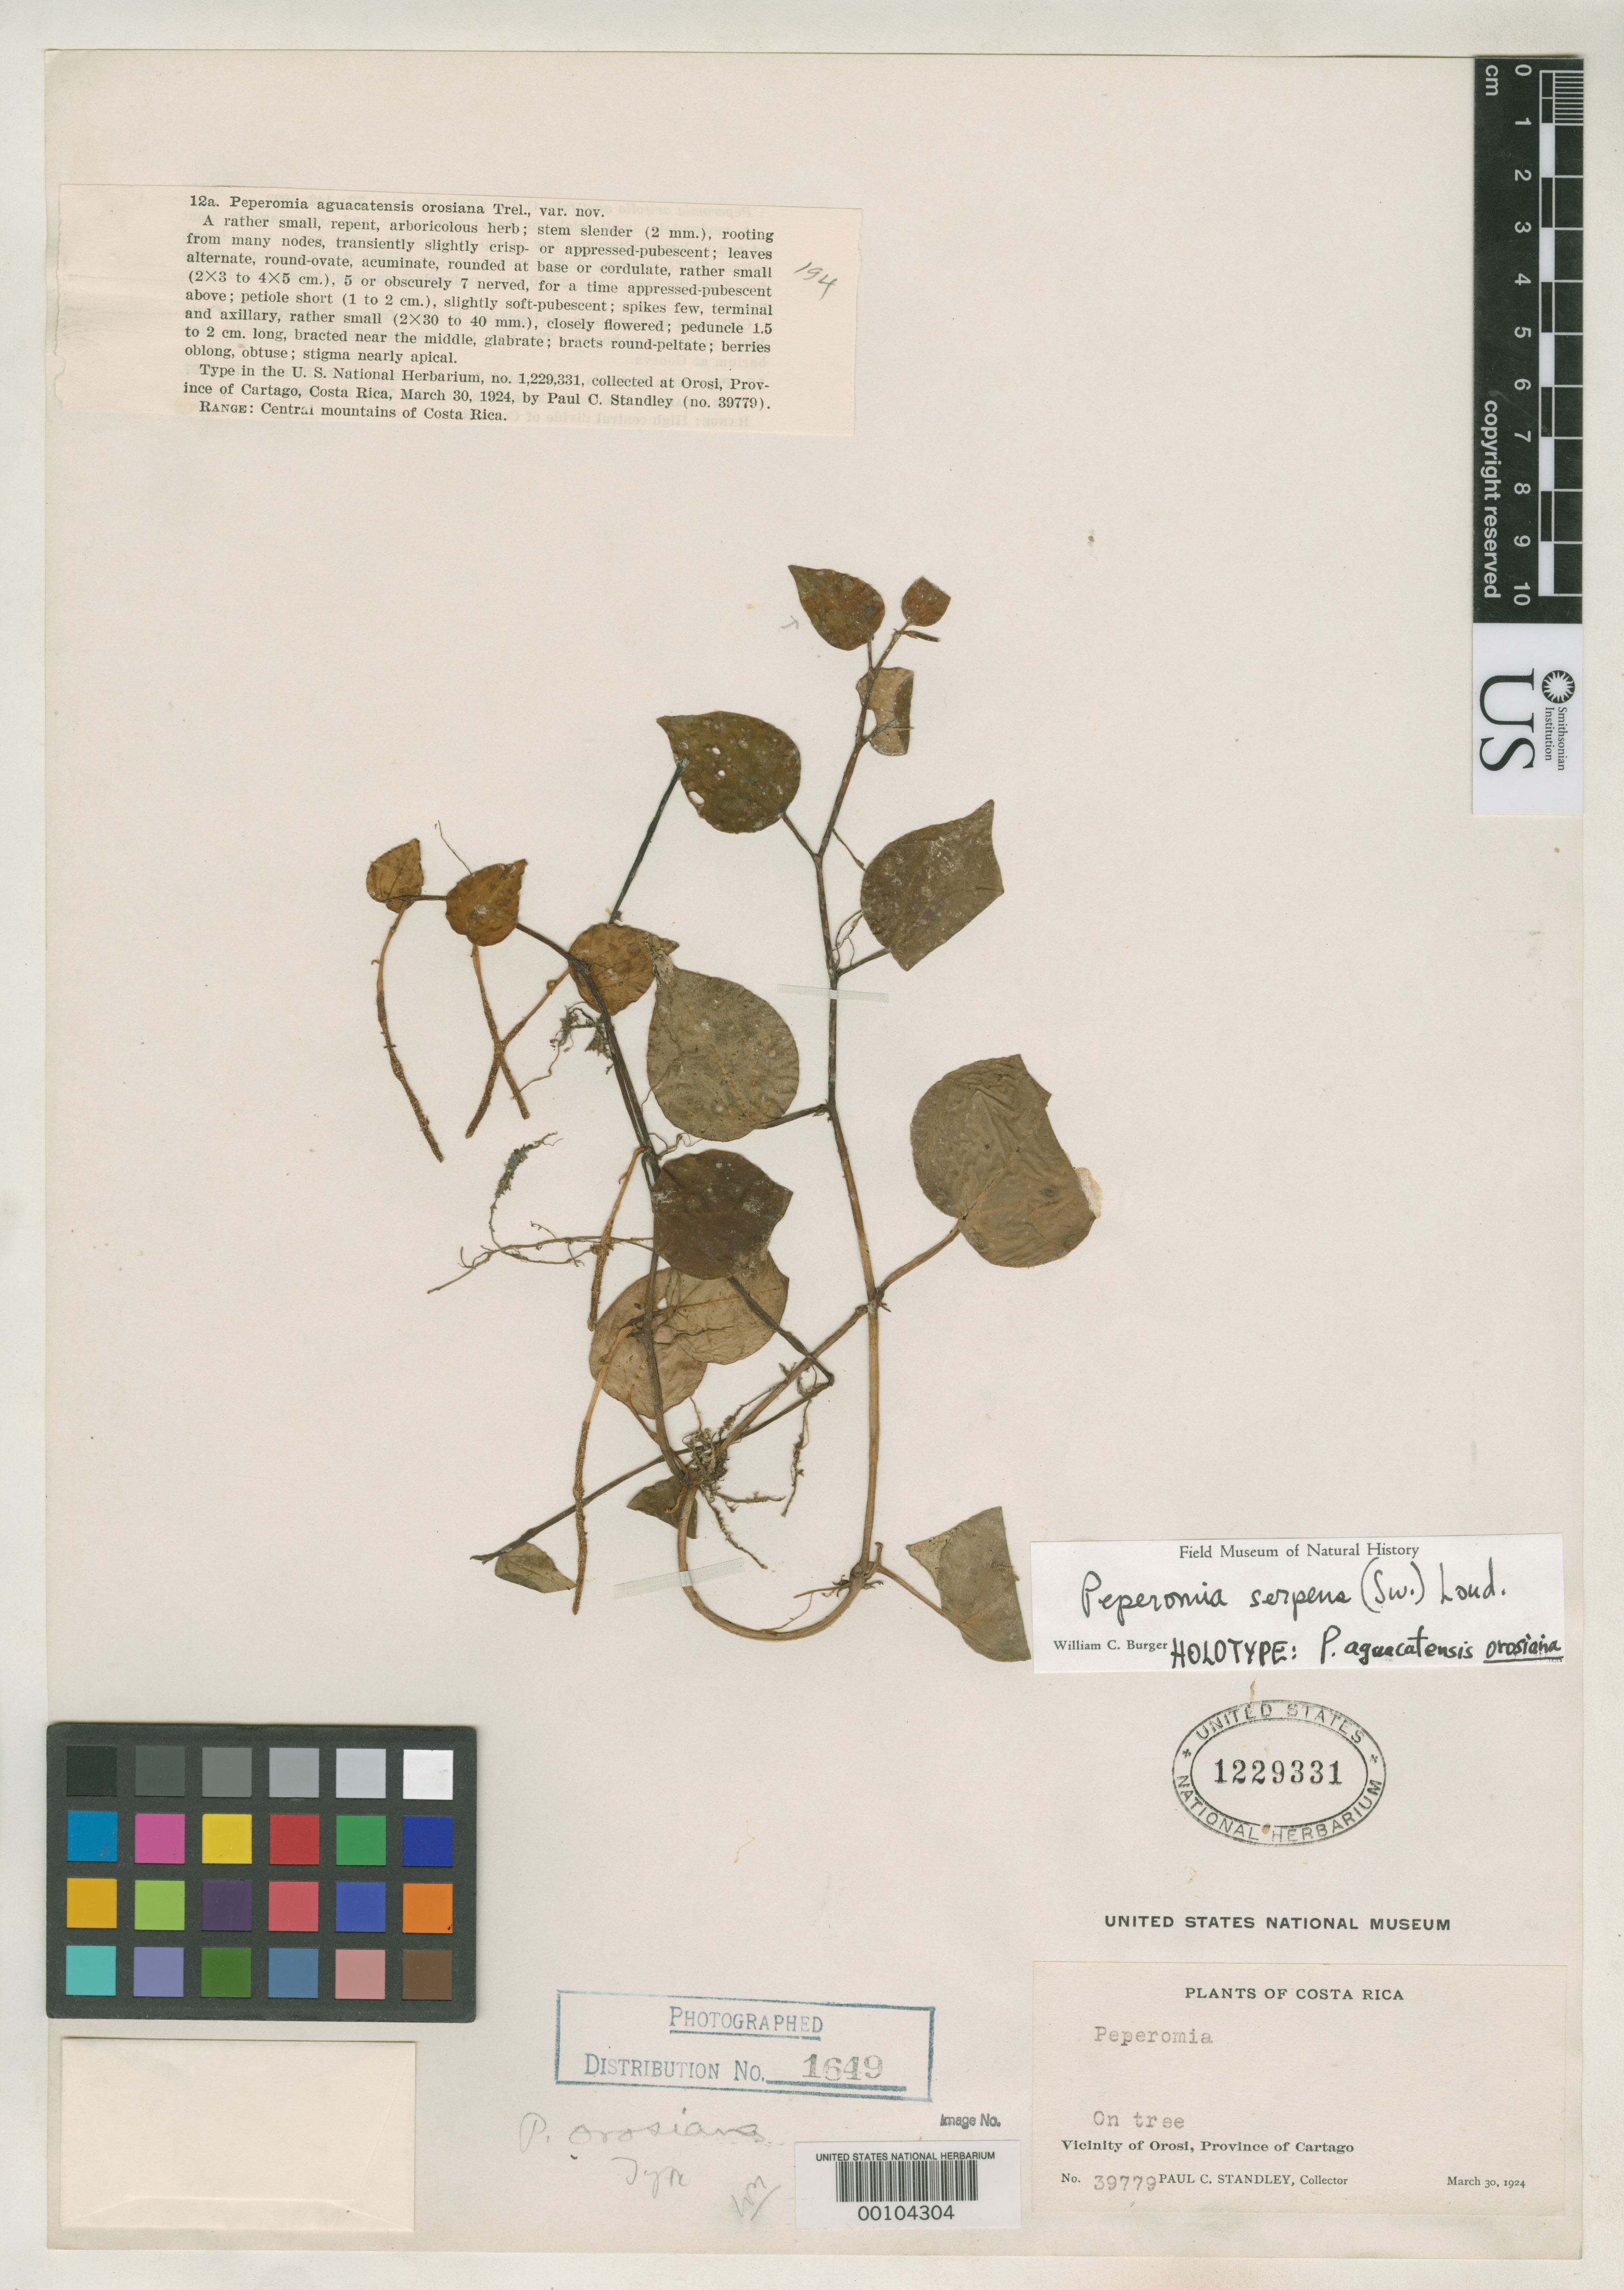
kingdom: Plantae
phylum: Tracheophyta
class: Magnoliopsida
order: Piperales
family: Piperaceae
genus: Peperomia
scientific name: Peperomia aguacatensis var. orosiana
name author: Trel.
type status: Holotype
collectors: P. C. Standley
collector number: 39779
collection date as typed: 30 Mar 1924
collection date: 1924-03-30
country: Costa Rica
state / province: Cartago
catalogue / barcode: US 1229331